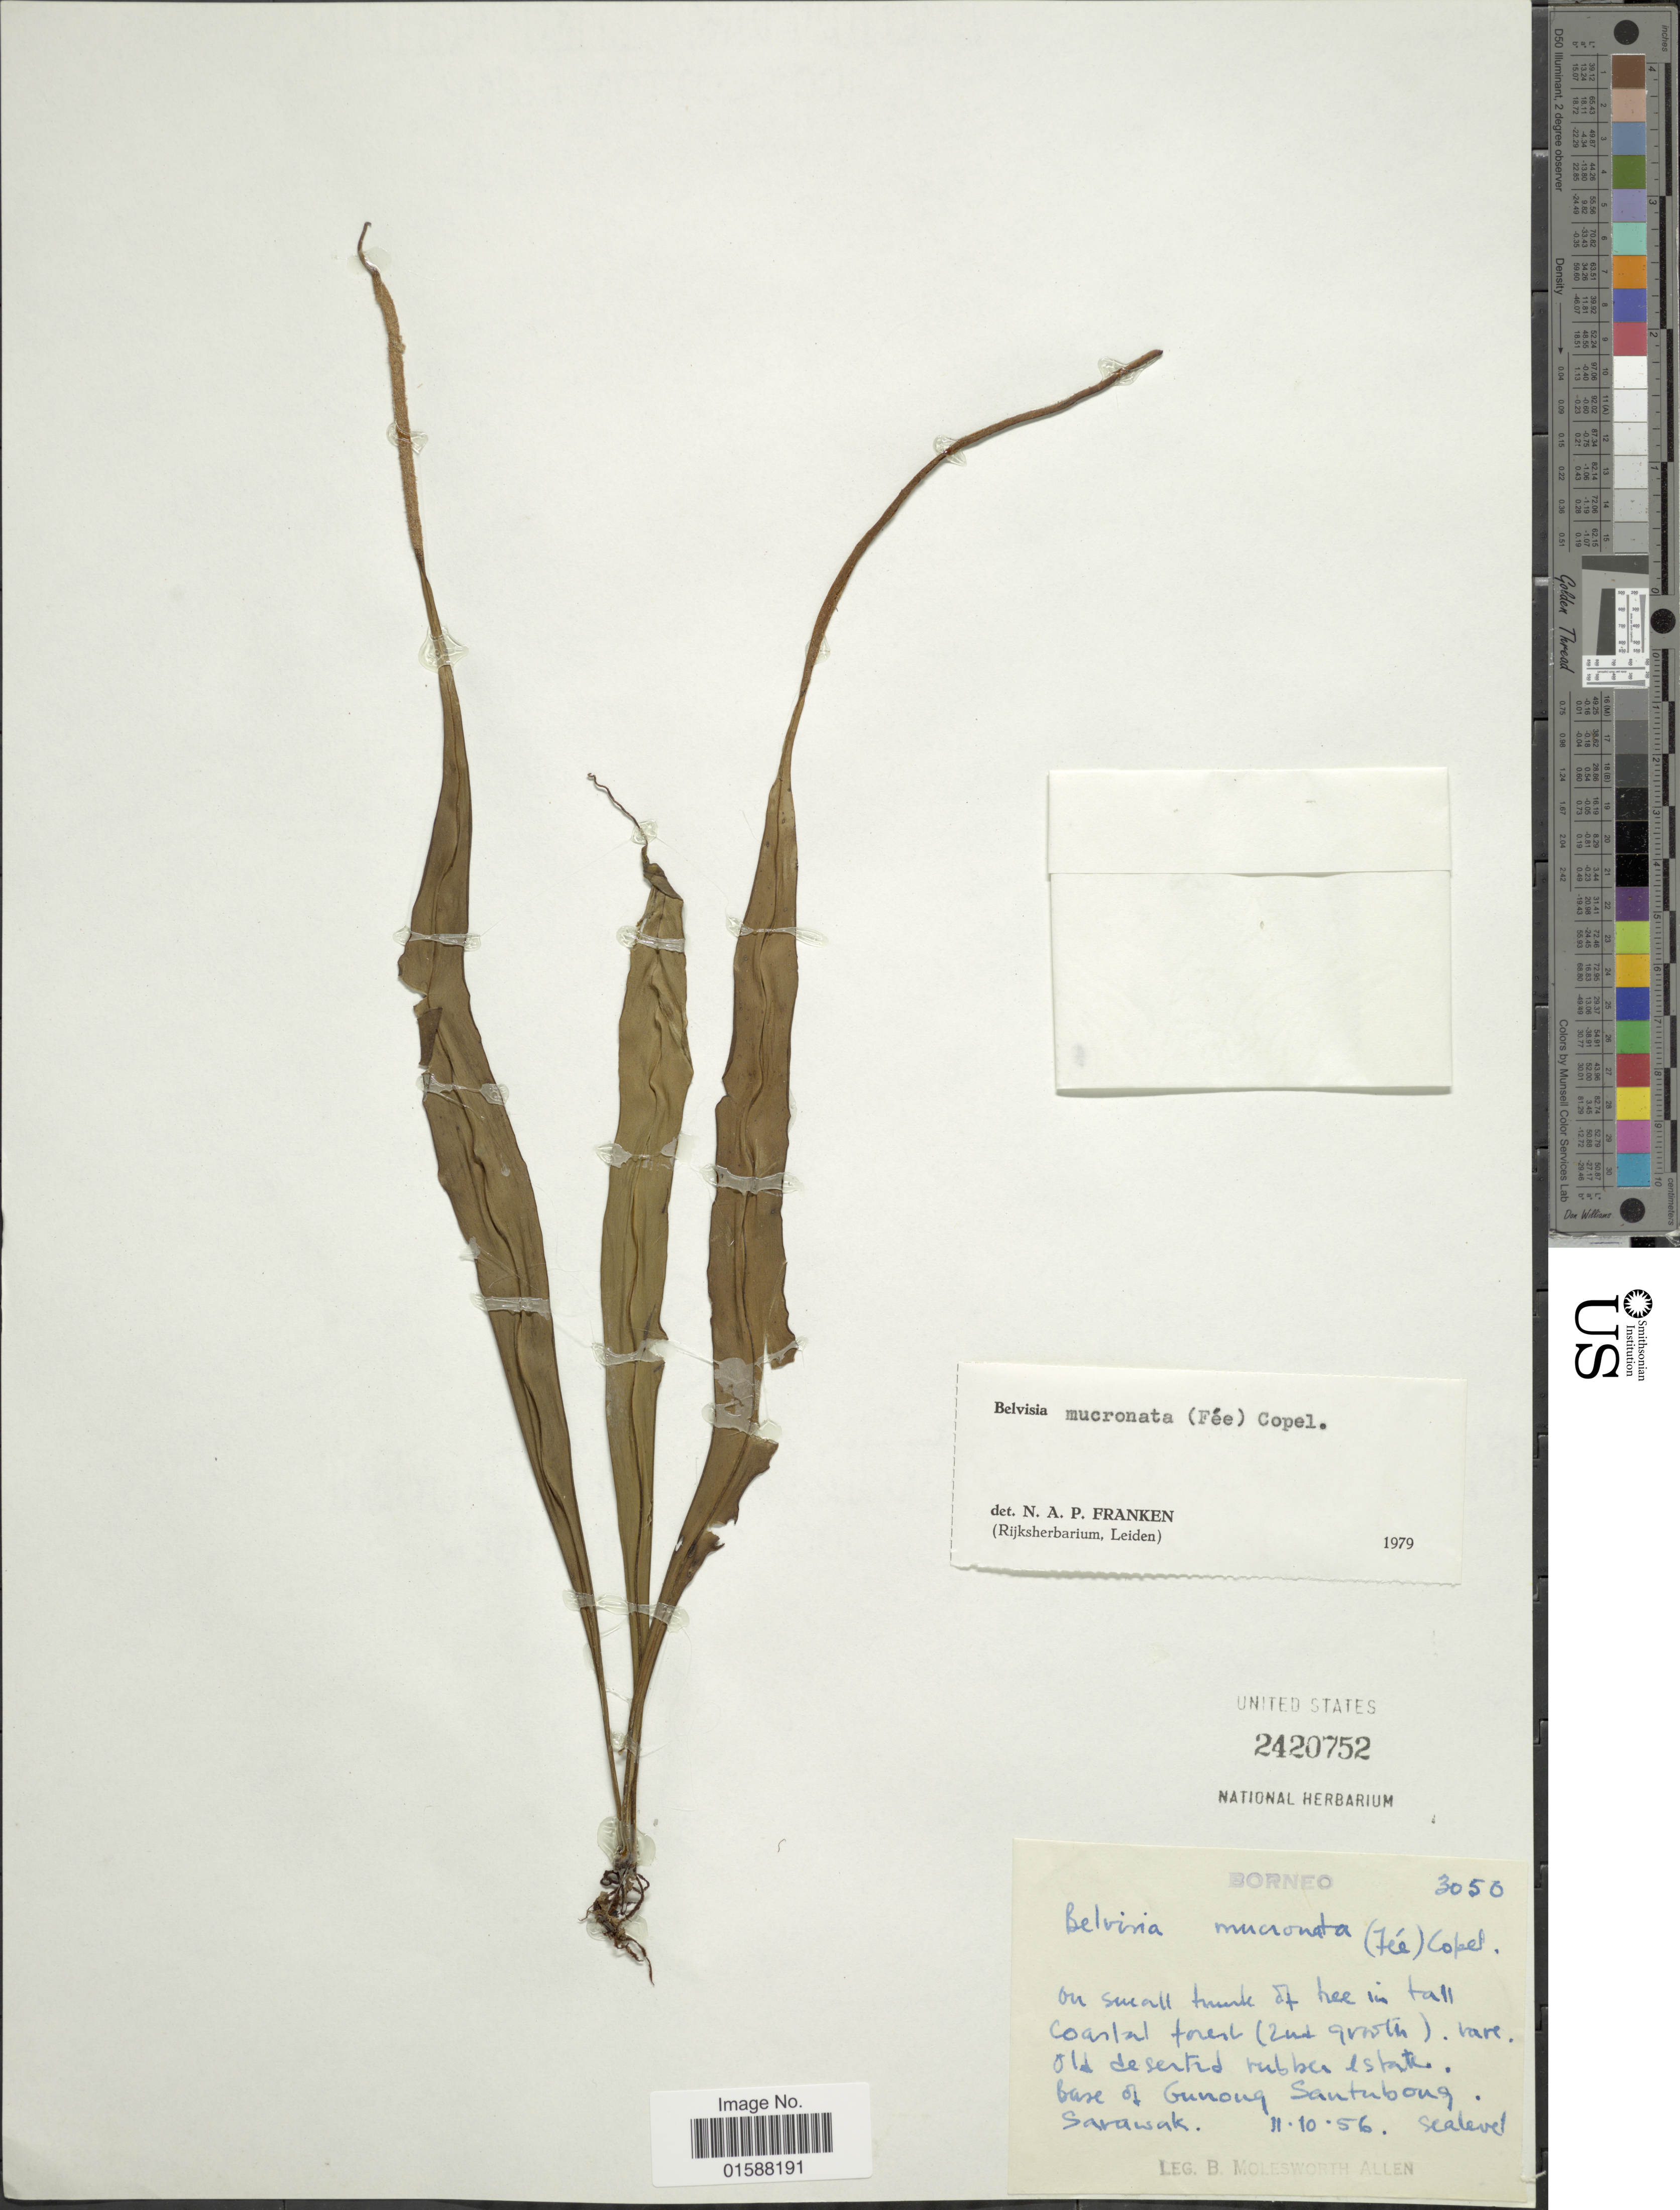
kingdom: Plantae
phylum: Tracheophyta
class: Polypodiopsida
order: Polypodiales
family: Polypodiaceae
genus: Lepisorus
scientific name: Lepisorus mucronatus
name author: (Fée) Li S. Wang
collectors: B. E. G. Molesworth-Allen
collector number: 3050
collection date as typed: Transcribed d/m/y: 11/10/56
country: Malaysia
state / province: Sarawak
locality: Base of Gunong Santubong, Borneo.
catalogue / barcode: US 2420752